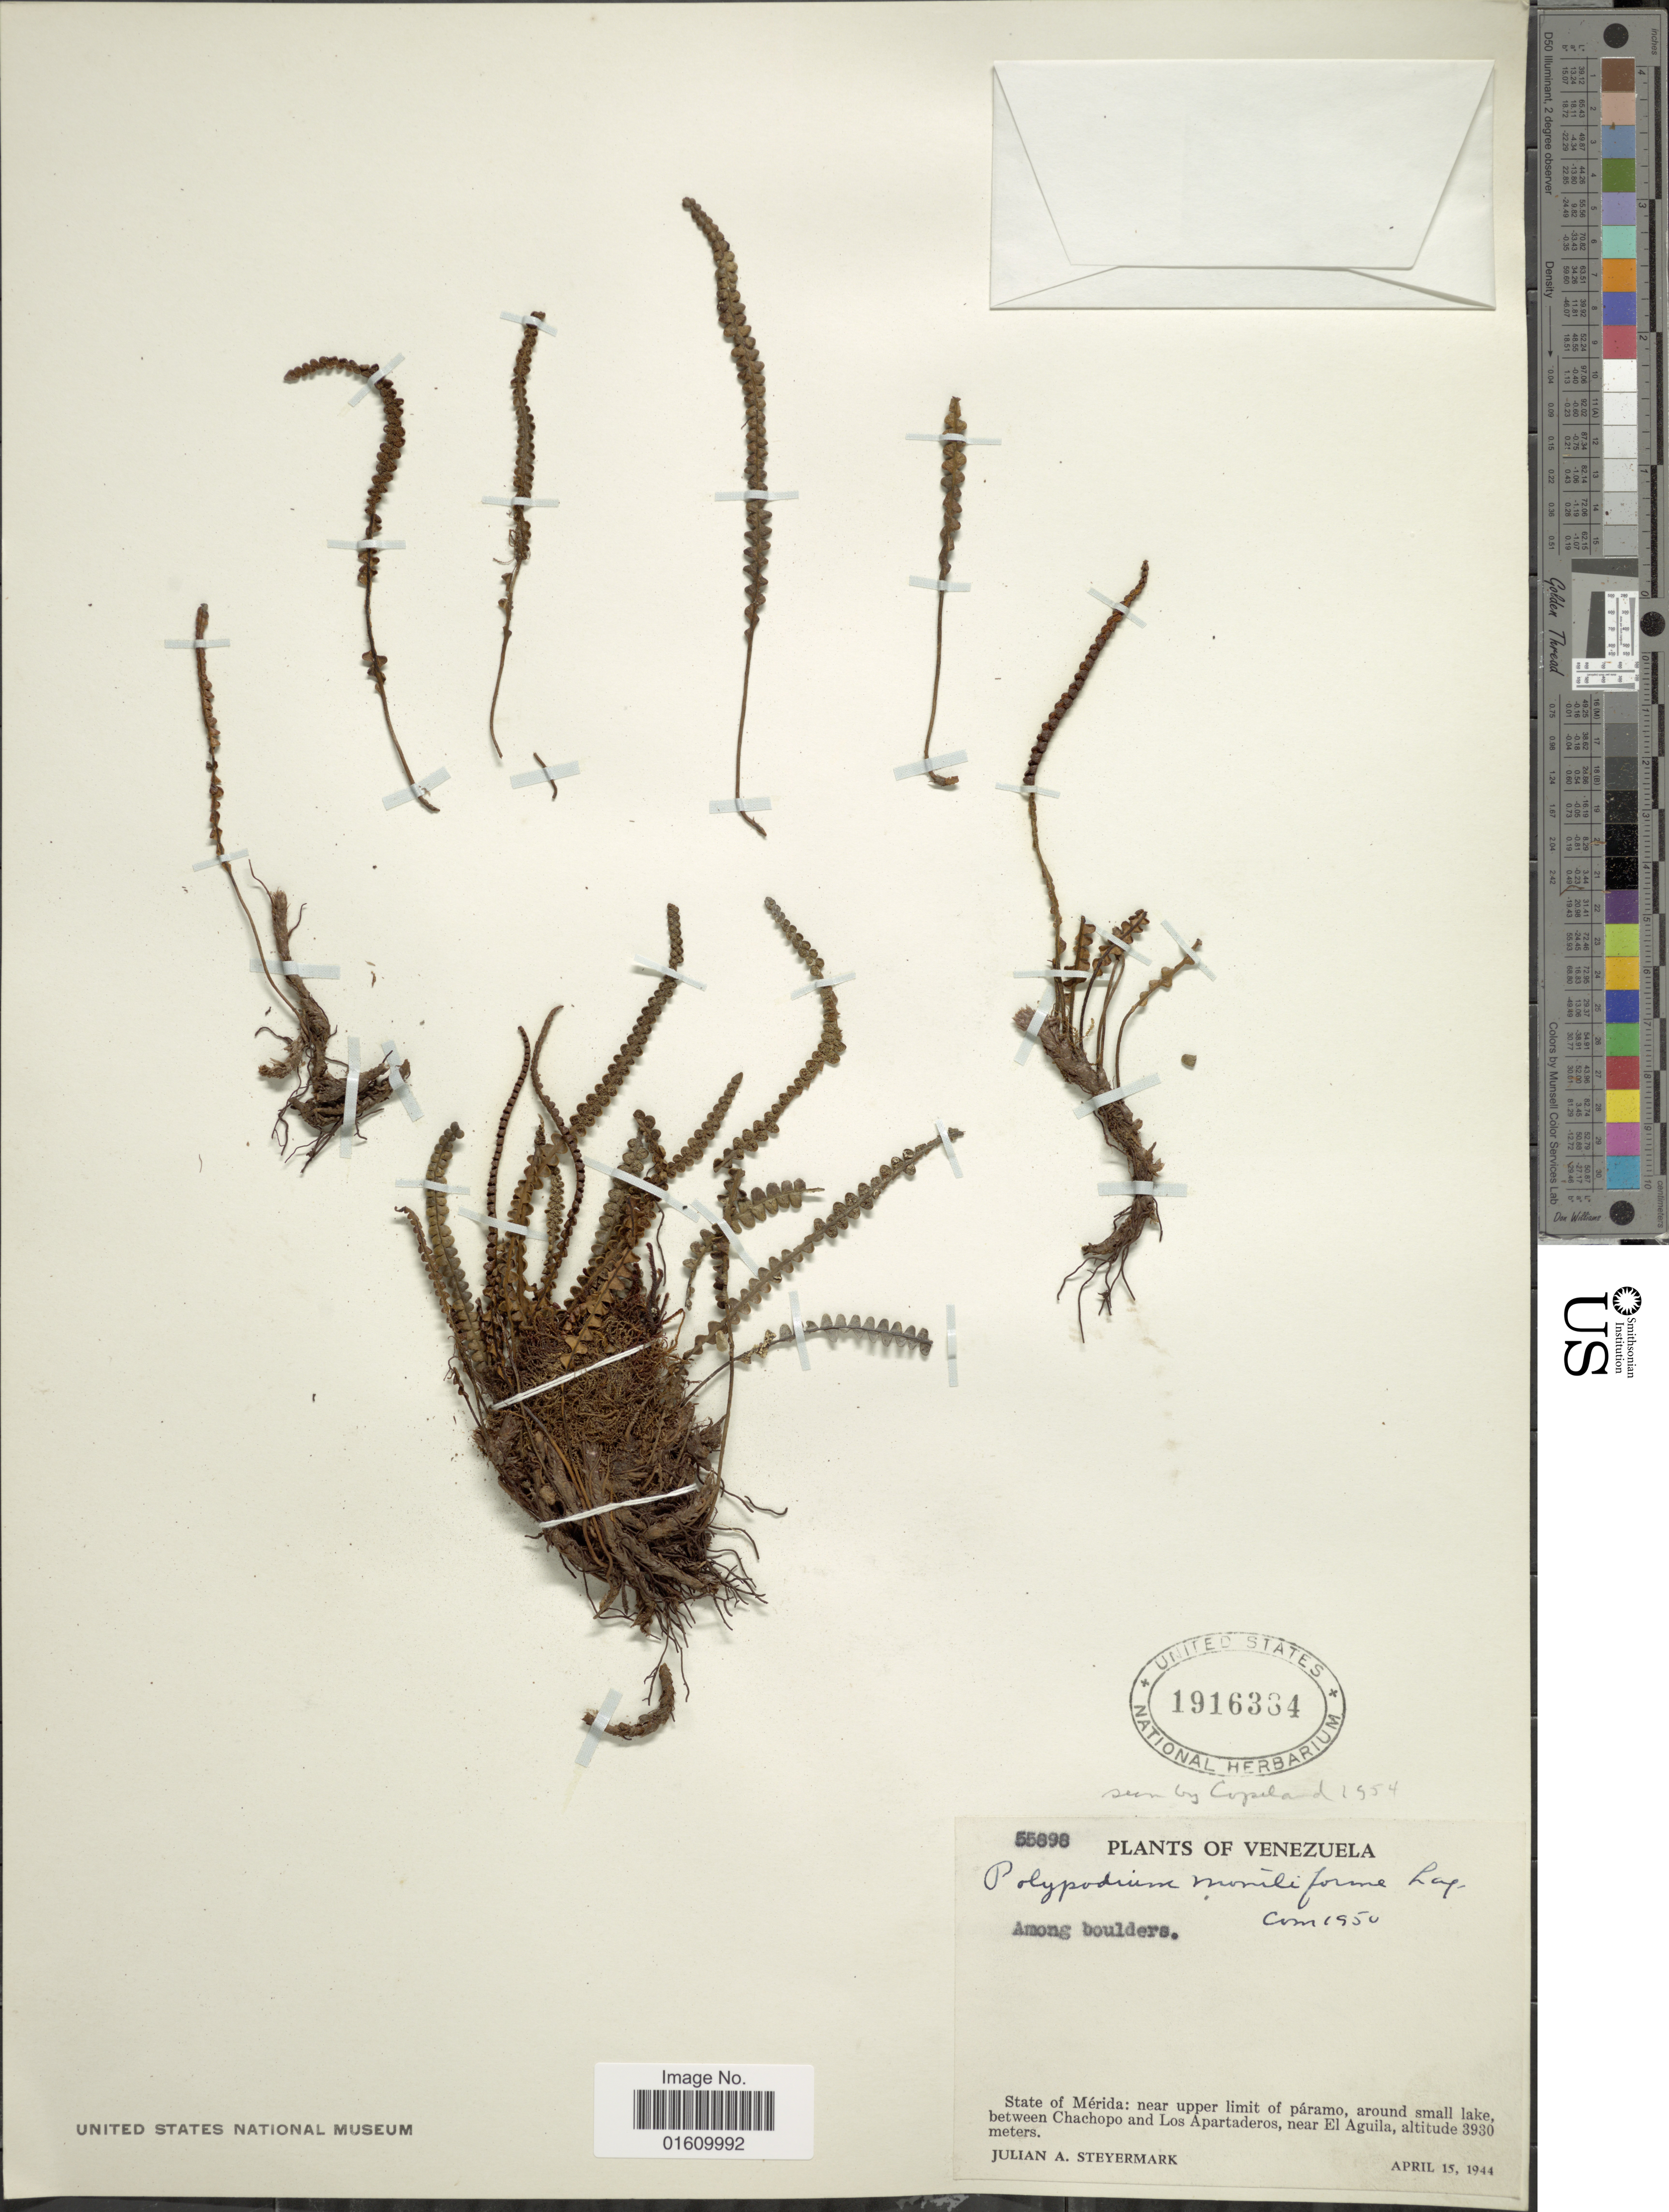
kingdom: Plantae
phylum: Tracheophyta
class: Polypodiopsida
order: Polypodiales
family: Polypodiaceae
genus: Melpomene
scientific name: Melpomene moniliformis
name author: (Lag. ex Sw.) A.R. Sm. & R.C. Moran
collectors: J. Steyermark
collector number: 55898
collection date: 1944-04-15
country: Venezuela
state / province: Mérida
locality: Near upper limit of paramo, around small lake, between Chachopo and Los Apartaderos, near El Aguila.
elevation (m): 3930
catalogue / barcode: US 1916384